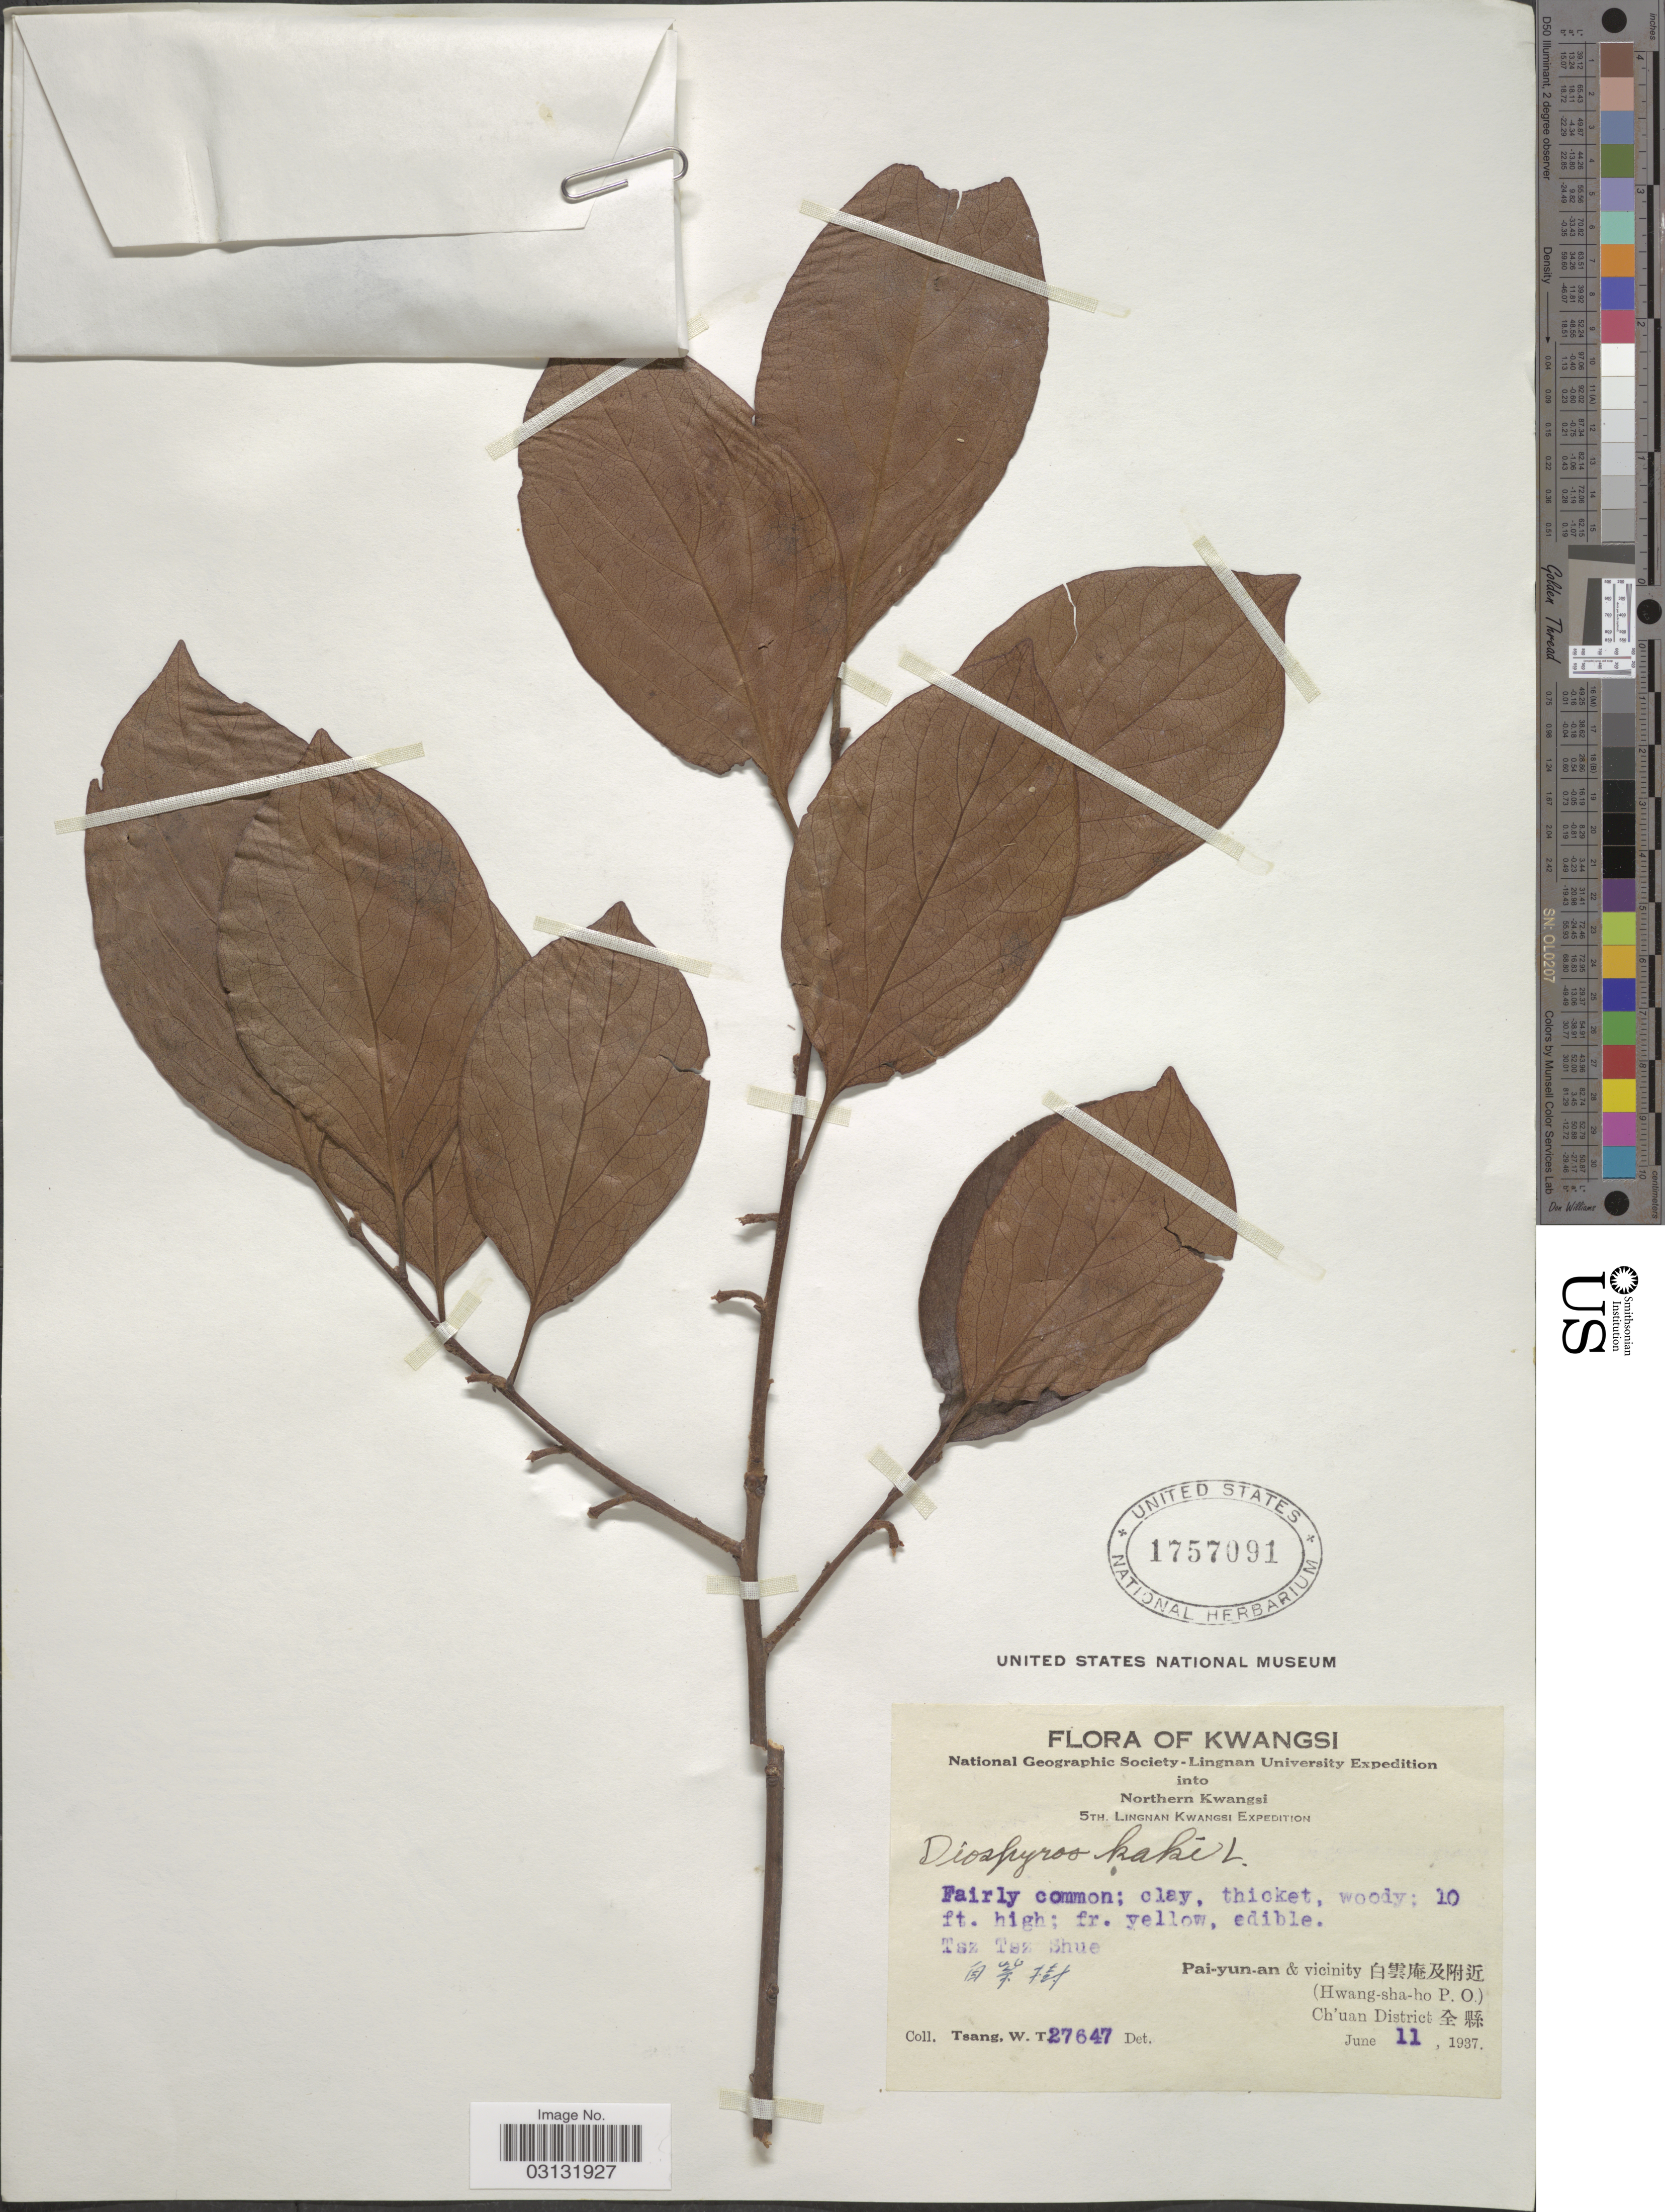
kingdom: Plantae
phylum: Tracheophyta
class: Magnoliopsida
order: Ericales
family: Ebenaceae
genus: Diospyros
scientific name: Diospyros kaki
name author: Thunb.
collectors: W. T. Tsang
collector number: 27647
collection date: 1937-06-11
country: China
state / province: Guangxi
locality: Kwangsi. Northern Kwangsi. Tsz Tsz Shue. Pai-yun-an & vicinity. (Hwang-sha-ho P. O.). Ch'uan District.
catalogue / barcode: US 1757091